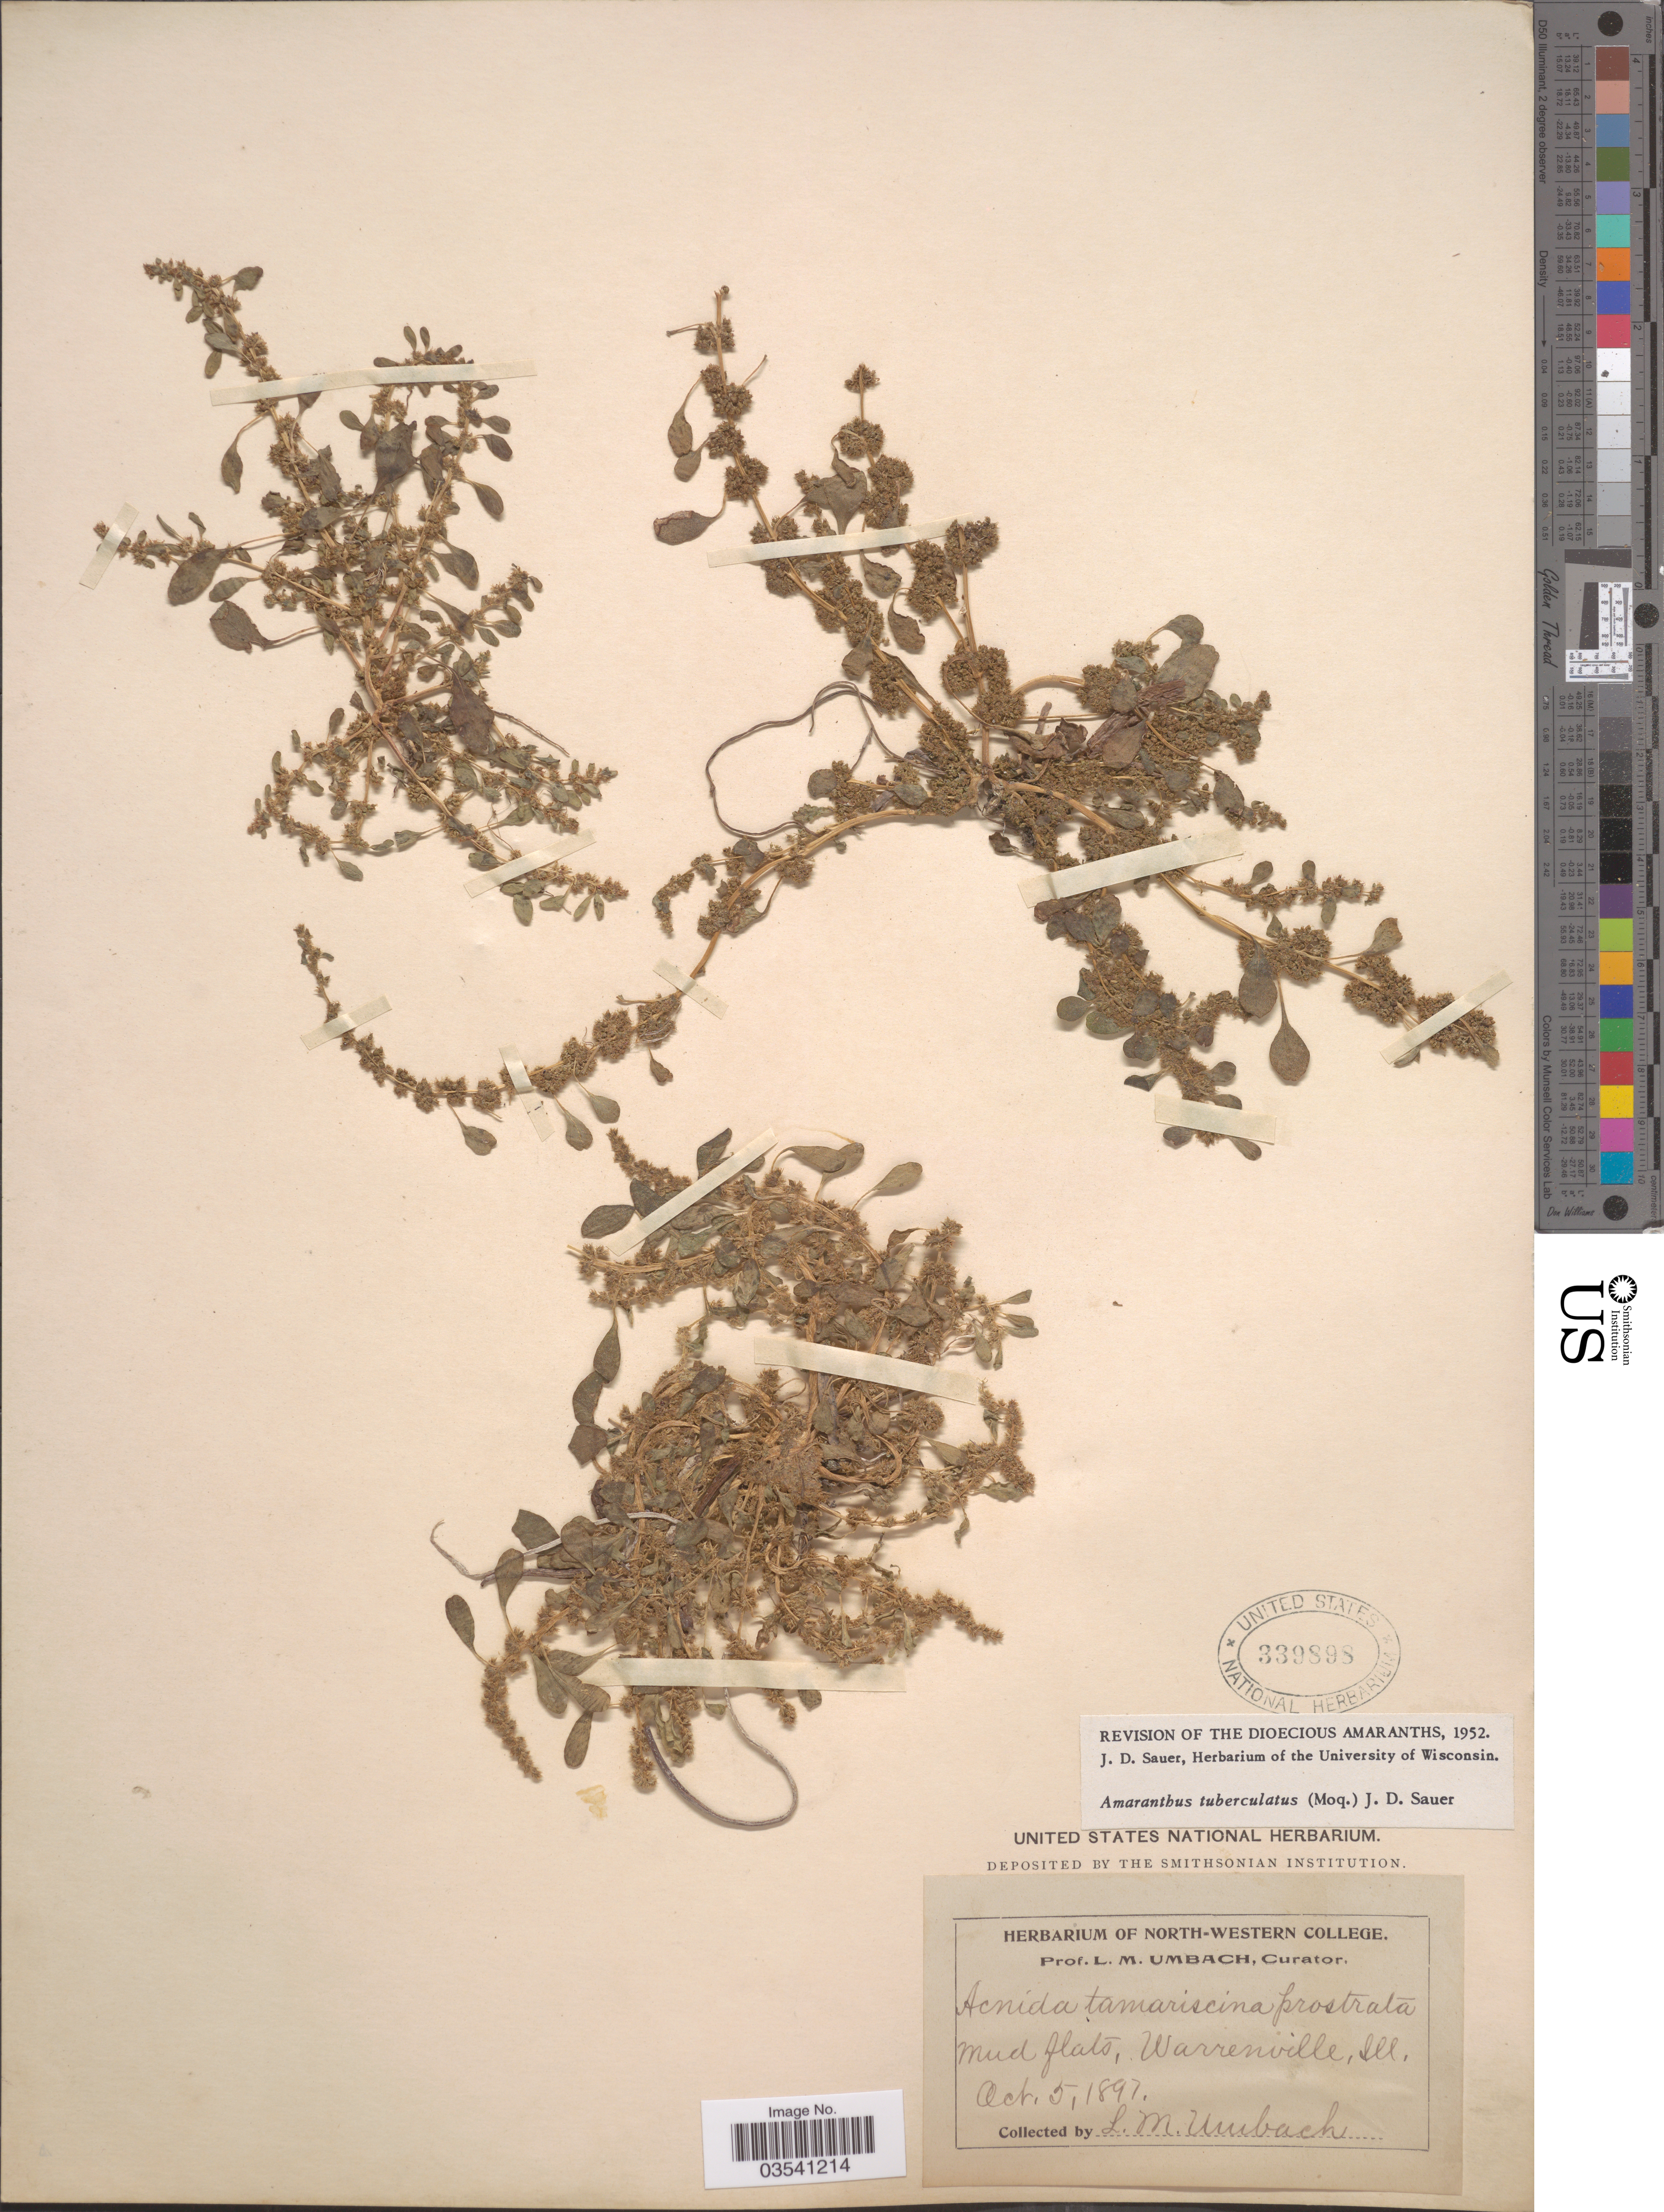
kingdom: Plantae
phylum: Tracheophyta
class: Magnoliopsida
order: Caryophyllales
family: Amaranthaceae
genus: Amaranthus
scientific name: Amaranthus tuberculatus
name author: (Moq.) J.D. Sauer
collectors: L. M. Umbach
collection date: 1897-10-05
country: United States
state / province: Illinois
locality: Mud flats, Warrenville.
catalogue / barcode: US 339898